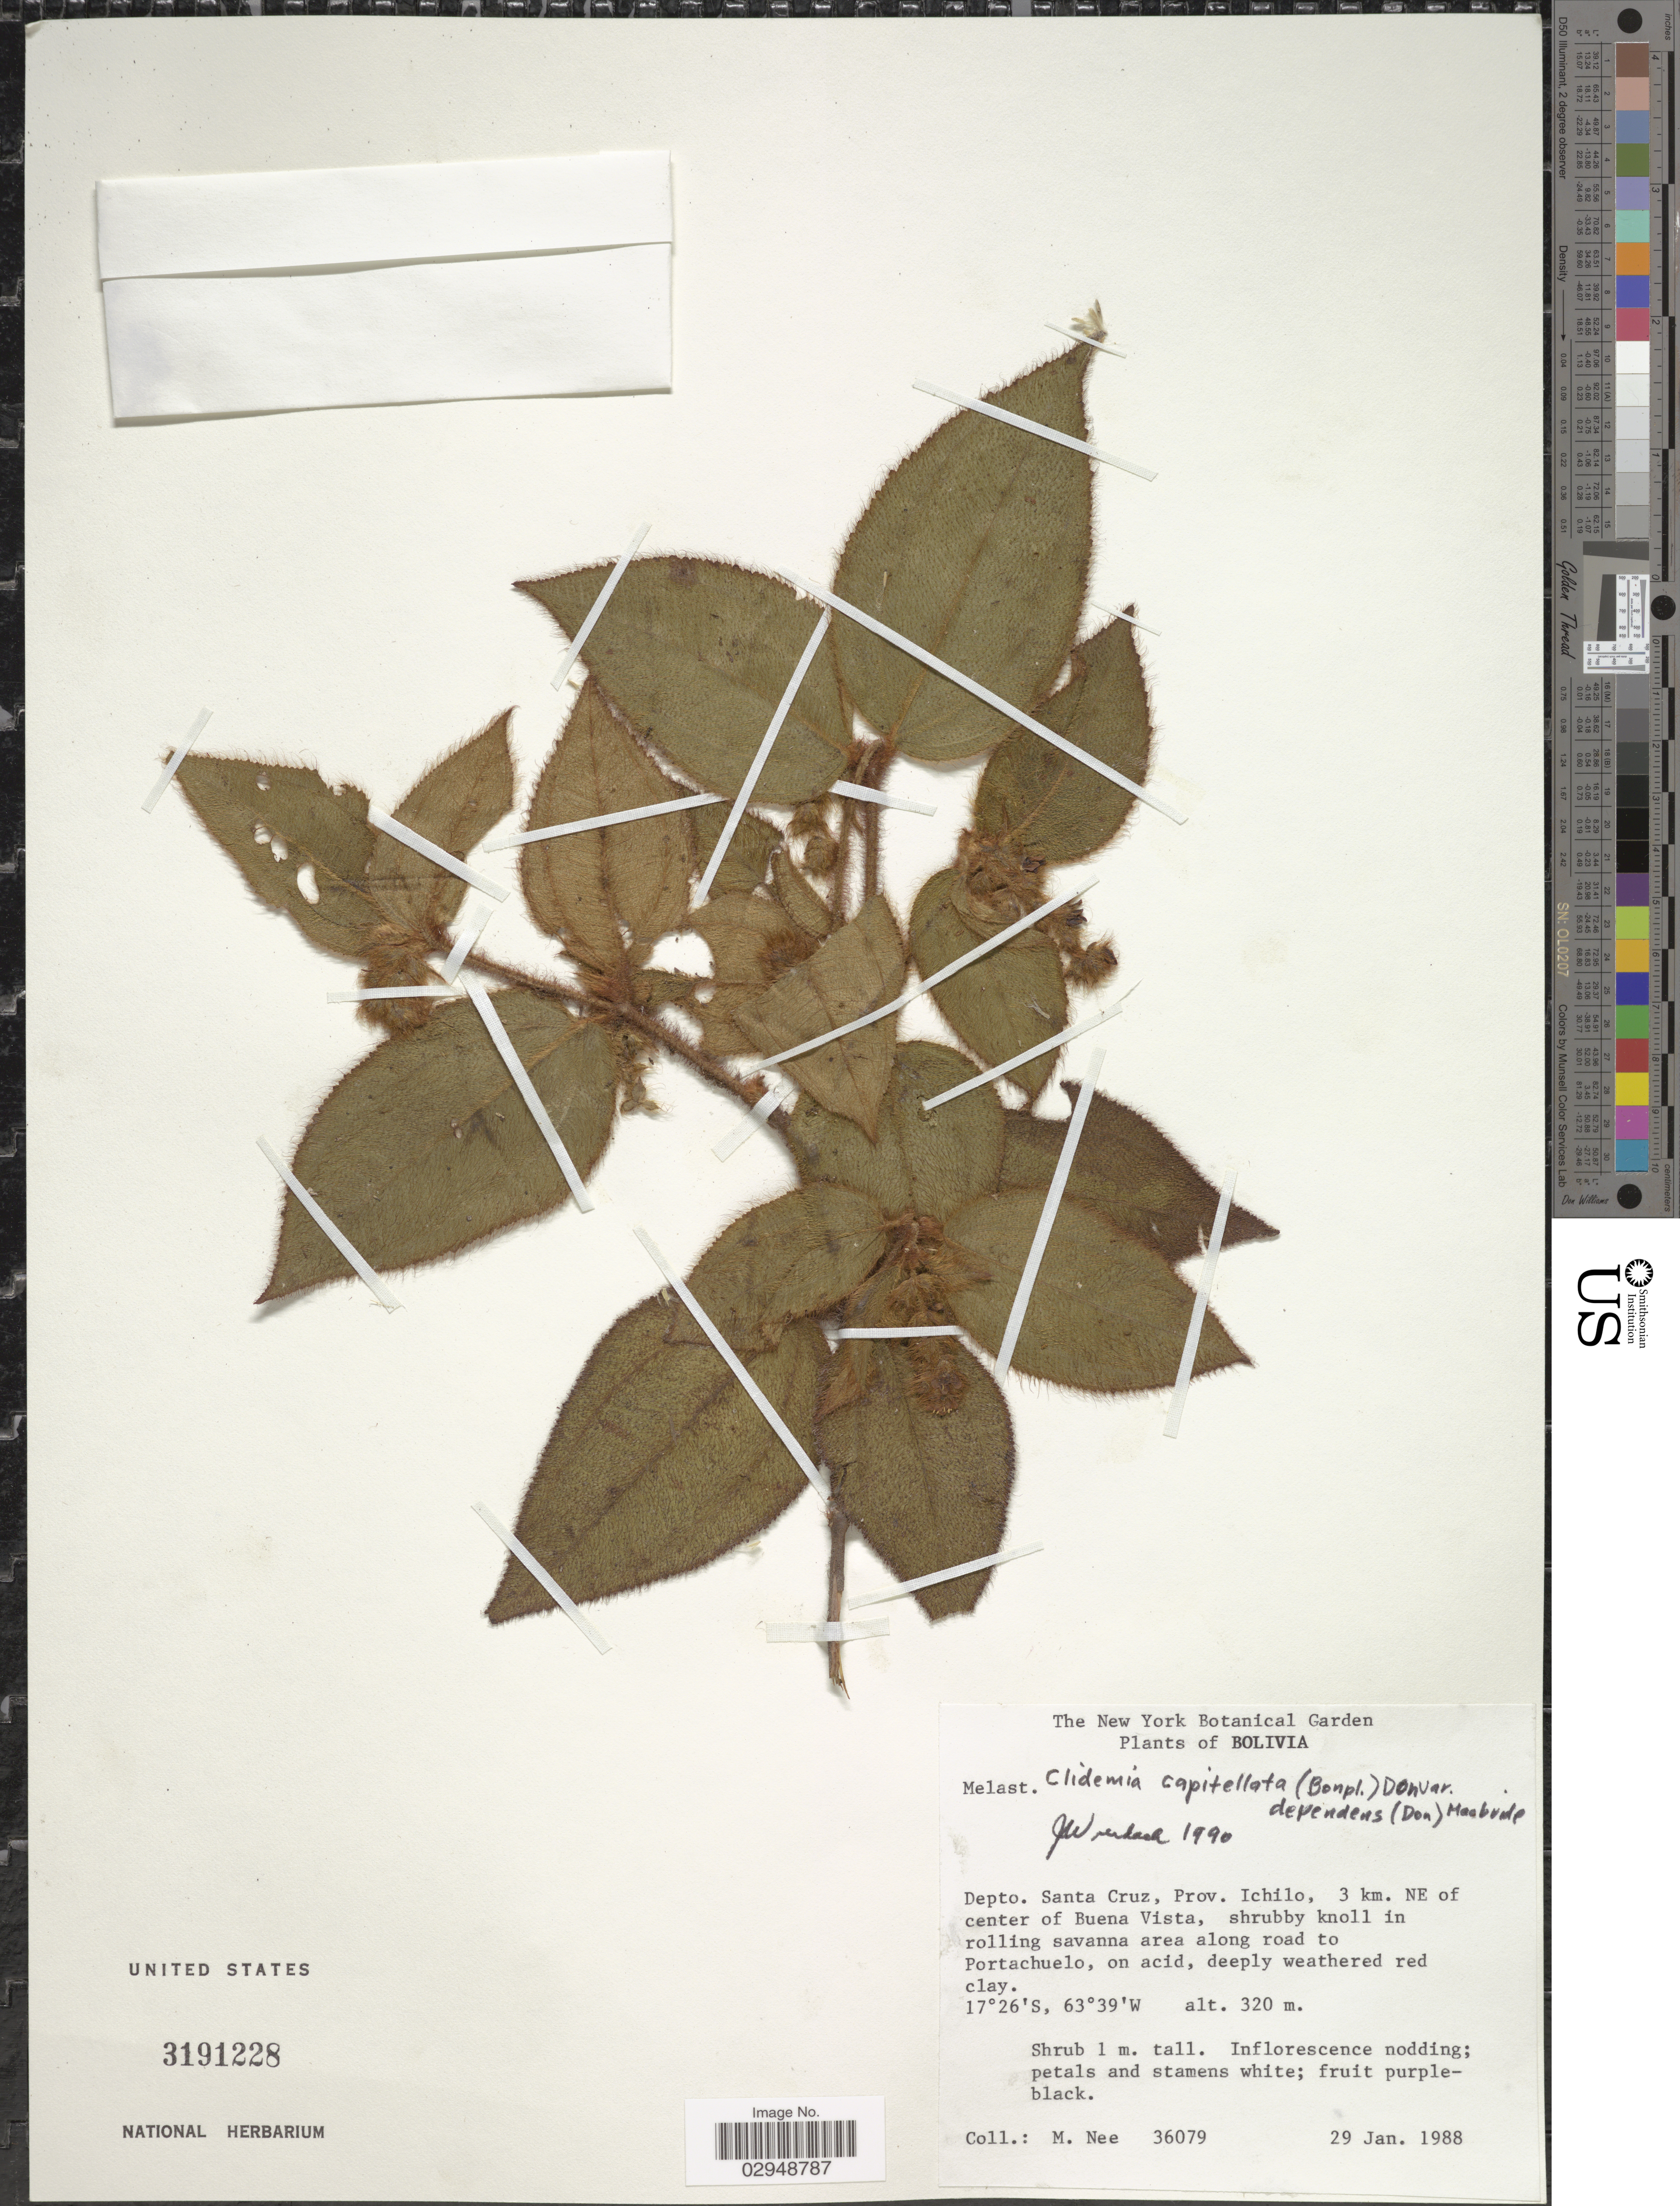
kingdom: Plantae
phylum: Tracheophyta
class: Magnoliopsida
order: Myrtales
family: Melastomataceae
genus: Clidemia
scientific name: Clidemia capitellata var. dependens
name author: (Pav. & D. Don) J.F. Macbr.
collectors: M. Nee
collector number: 36079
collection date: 1988-01-29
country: Bolivia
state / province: Santa Cruz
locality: Depto. Santa Cruz, Prov. Ichilo, 3 km. NE of center of Buena Vista, shrubby knoll in rolling savanna area along road to Portachuelo.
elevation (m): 320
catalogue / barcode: US 3191228